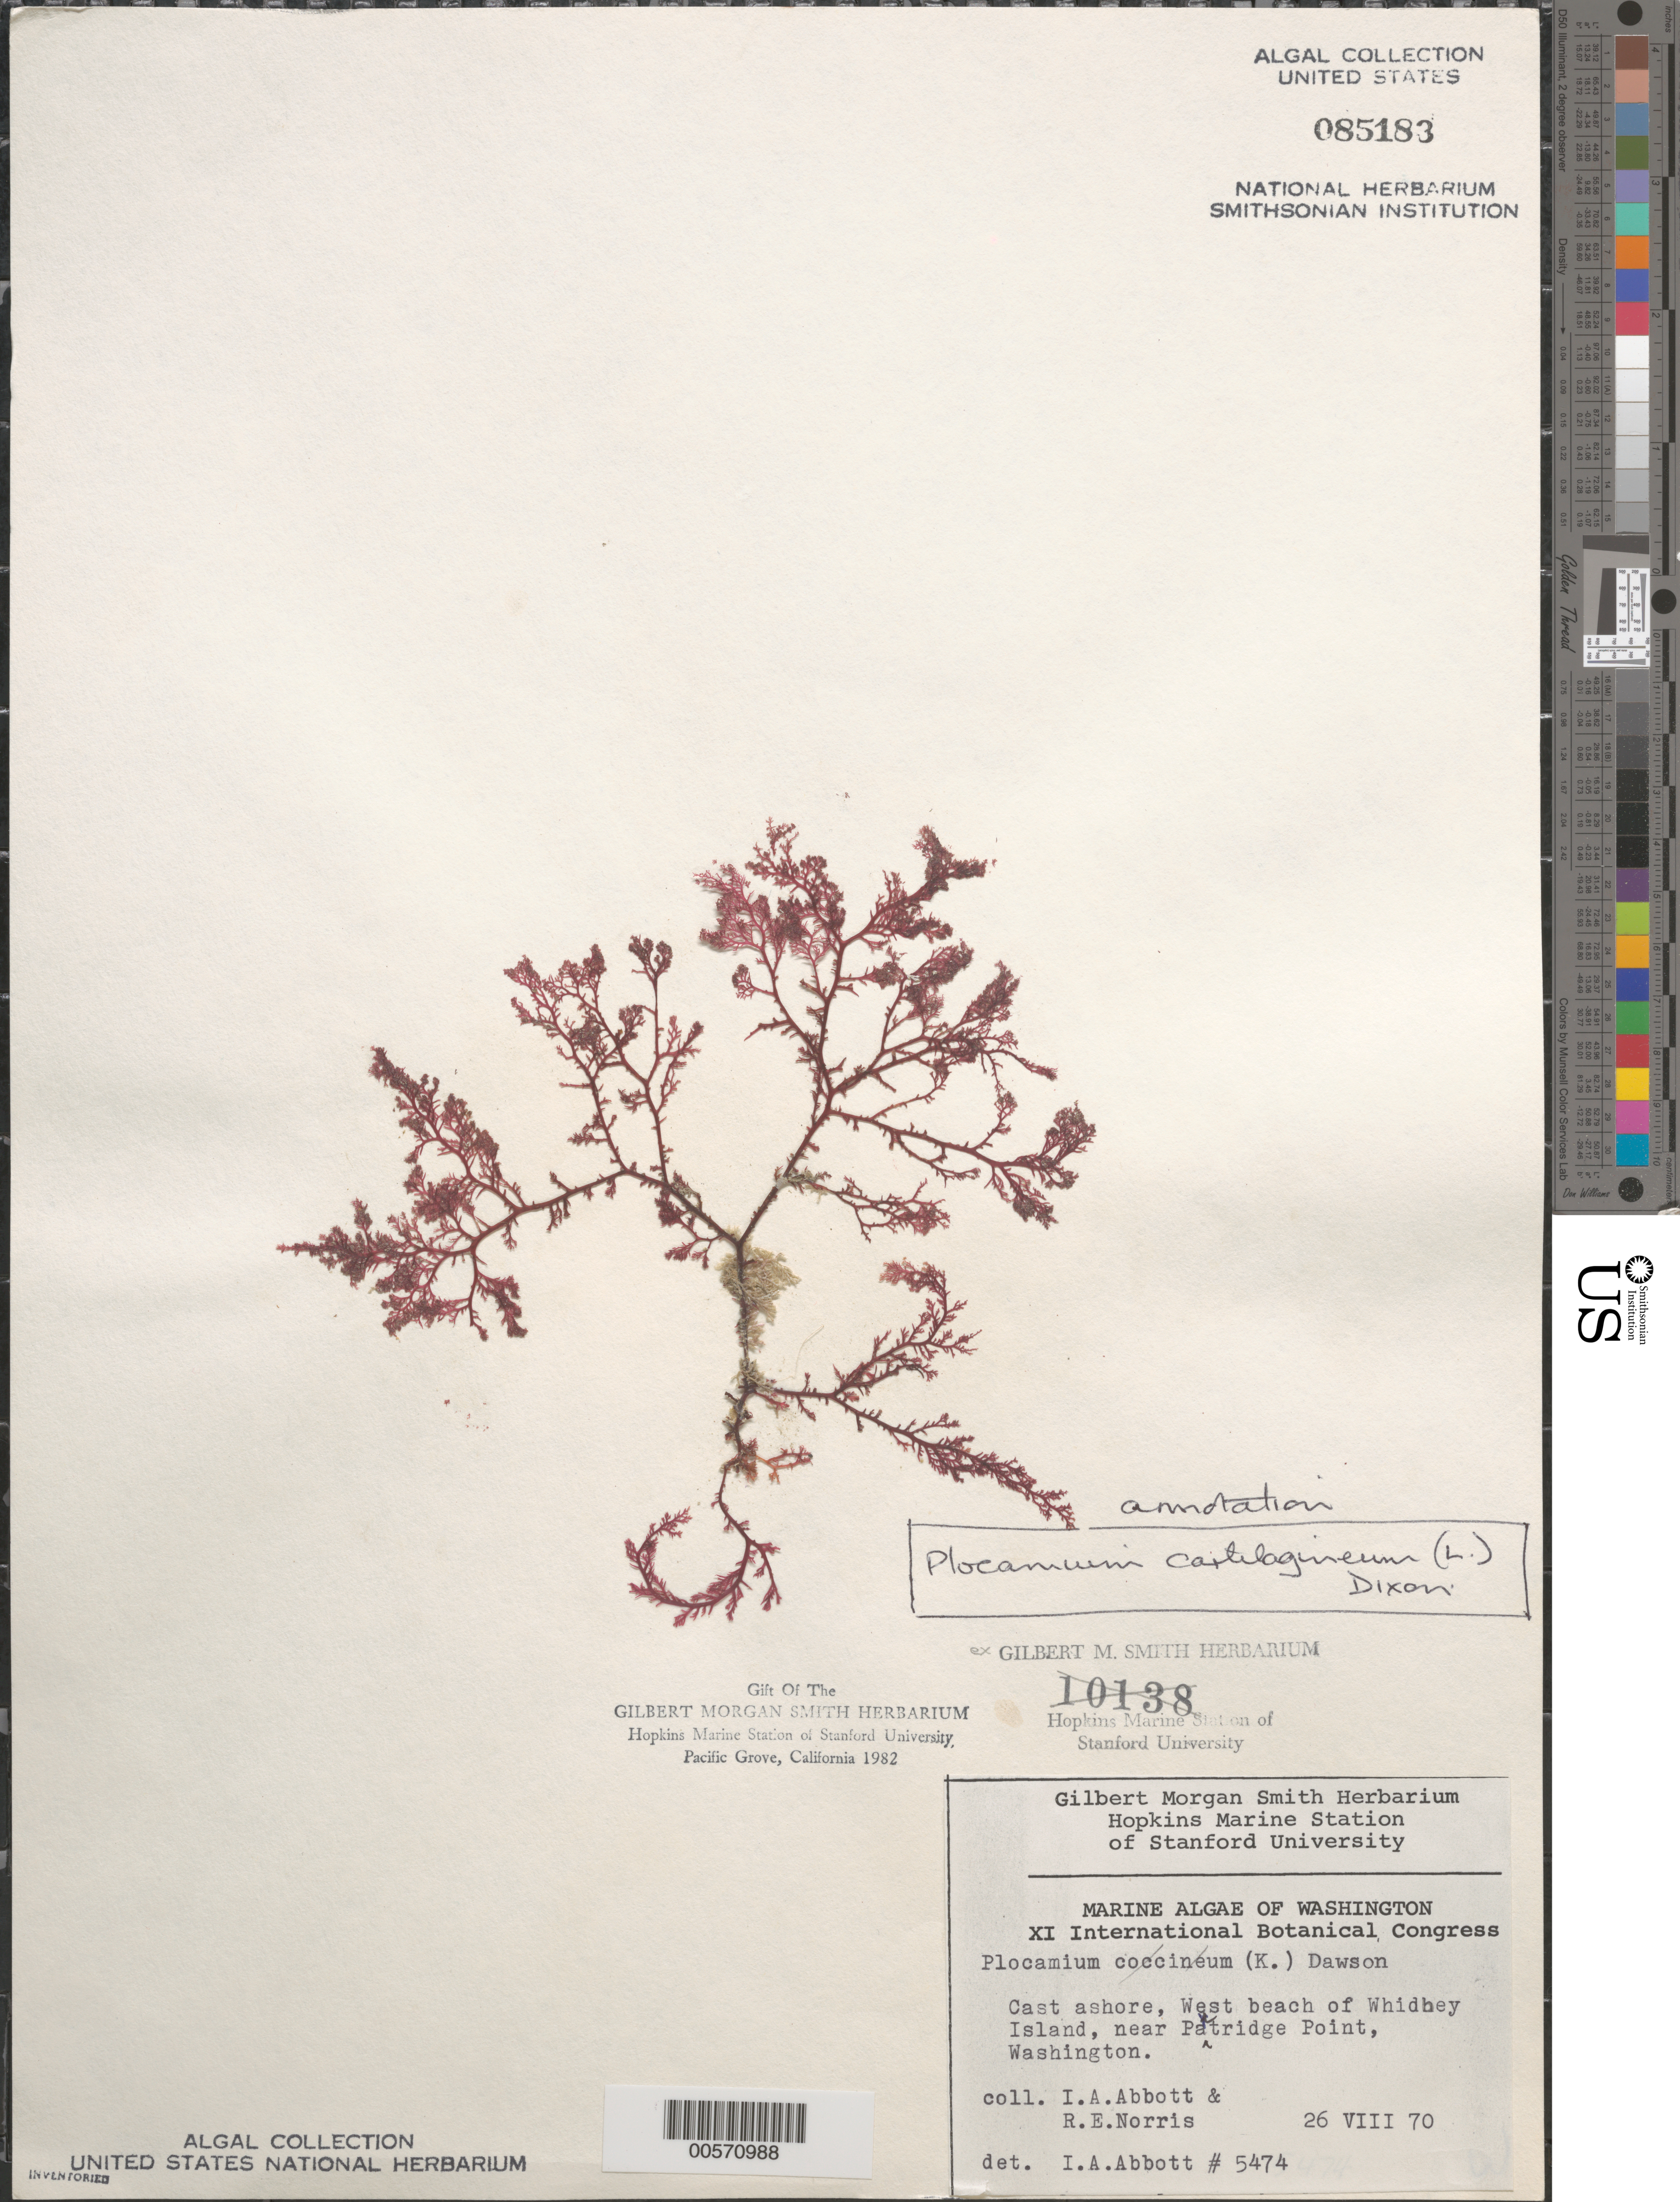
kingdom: Plantae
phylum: Rhodophyta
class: Florideophyceae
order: Plocamiales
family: Plocamiaceae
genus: Plocamium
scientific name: Plocamium cartilagineum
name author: (L.) P.S. Dixon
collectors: I. A. Abbott & R. E. Norris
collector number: IAA 5474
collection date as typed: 26 Aug 1970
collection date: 1970-08-26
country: United States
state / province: Washington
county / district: Island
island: Whidbey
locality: West Beach, near Partridge Point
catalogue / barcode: US 85183